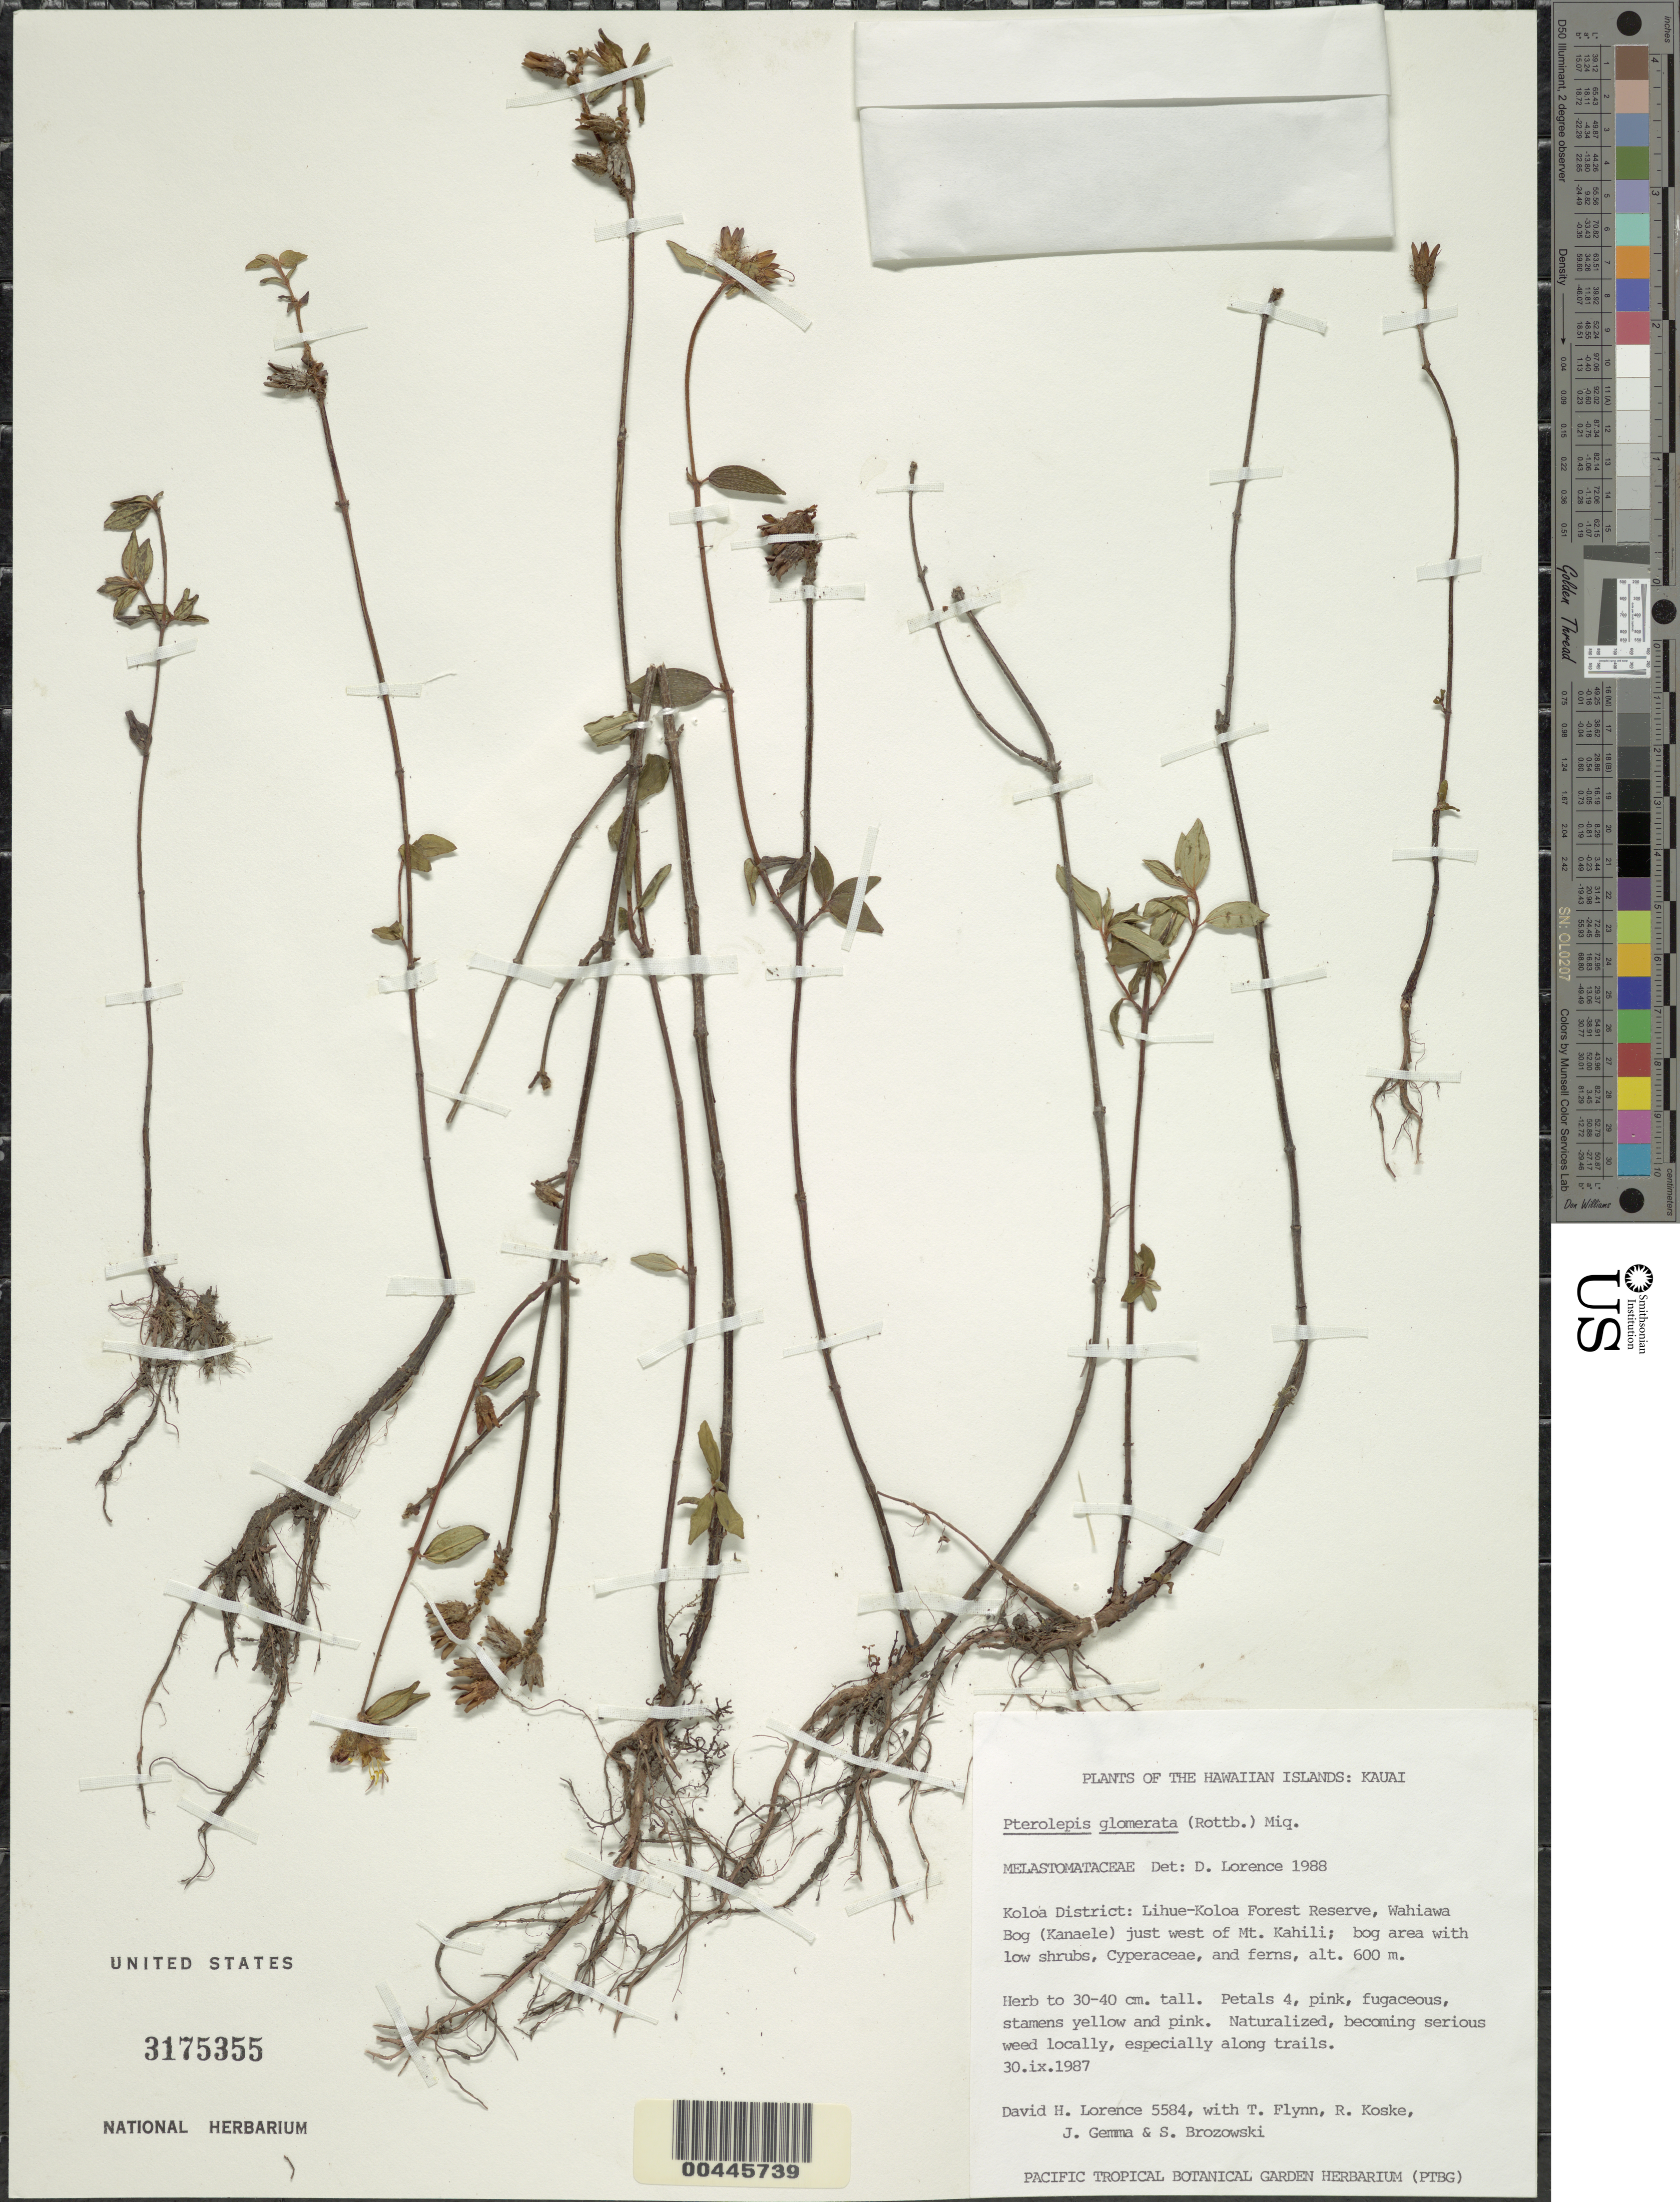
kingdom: Plantae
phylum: Tracheophyta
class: Magnoliopsida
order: Myrtales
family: Melastomataceae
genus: Pterolepis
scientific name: Pterolepis glomerata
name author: (Rottb.) Miq.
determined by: Lorence, David H., (PTBG), National Tropical Botanical Garden (UNITED STATES)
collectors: D. Lorence, T. W. Flynn, R. Koske, J. Gemma & S. Brozowski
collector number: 5584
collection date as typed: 30 Sep 1987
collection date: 1987-09-30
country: United States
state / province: Hawaii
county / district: Kauai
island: Kaua'i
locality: Koloa district, Lihue-Koloa Forest Reserve, Wahiawa Bog (Kanaele) just W of Mt. Kahili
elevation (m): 600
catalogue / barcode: US 3175355